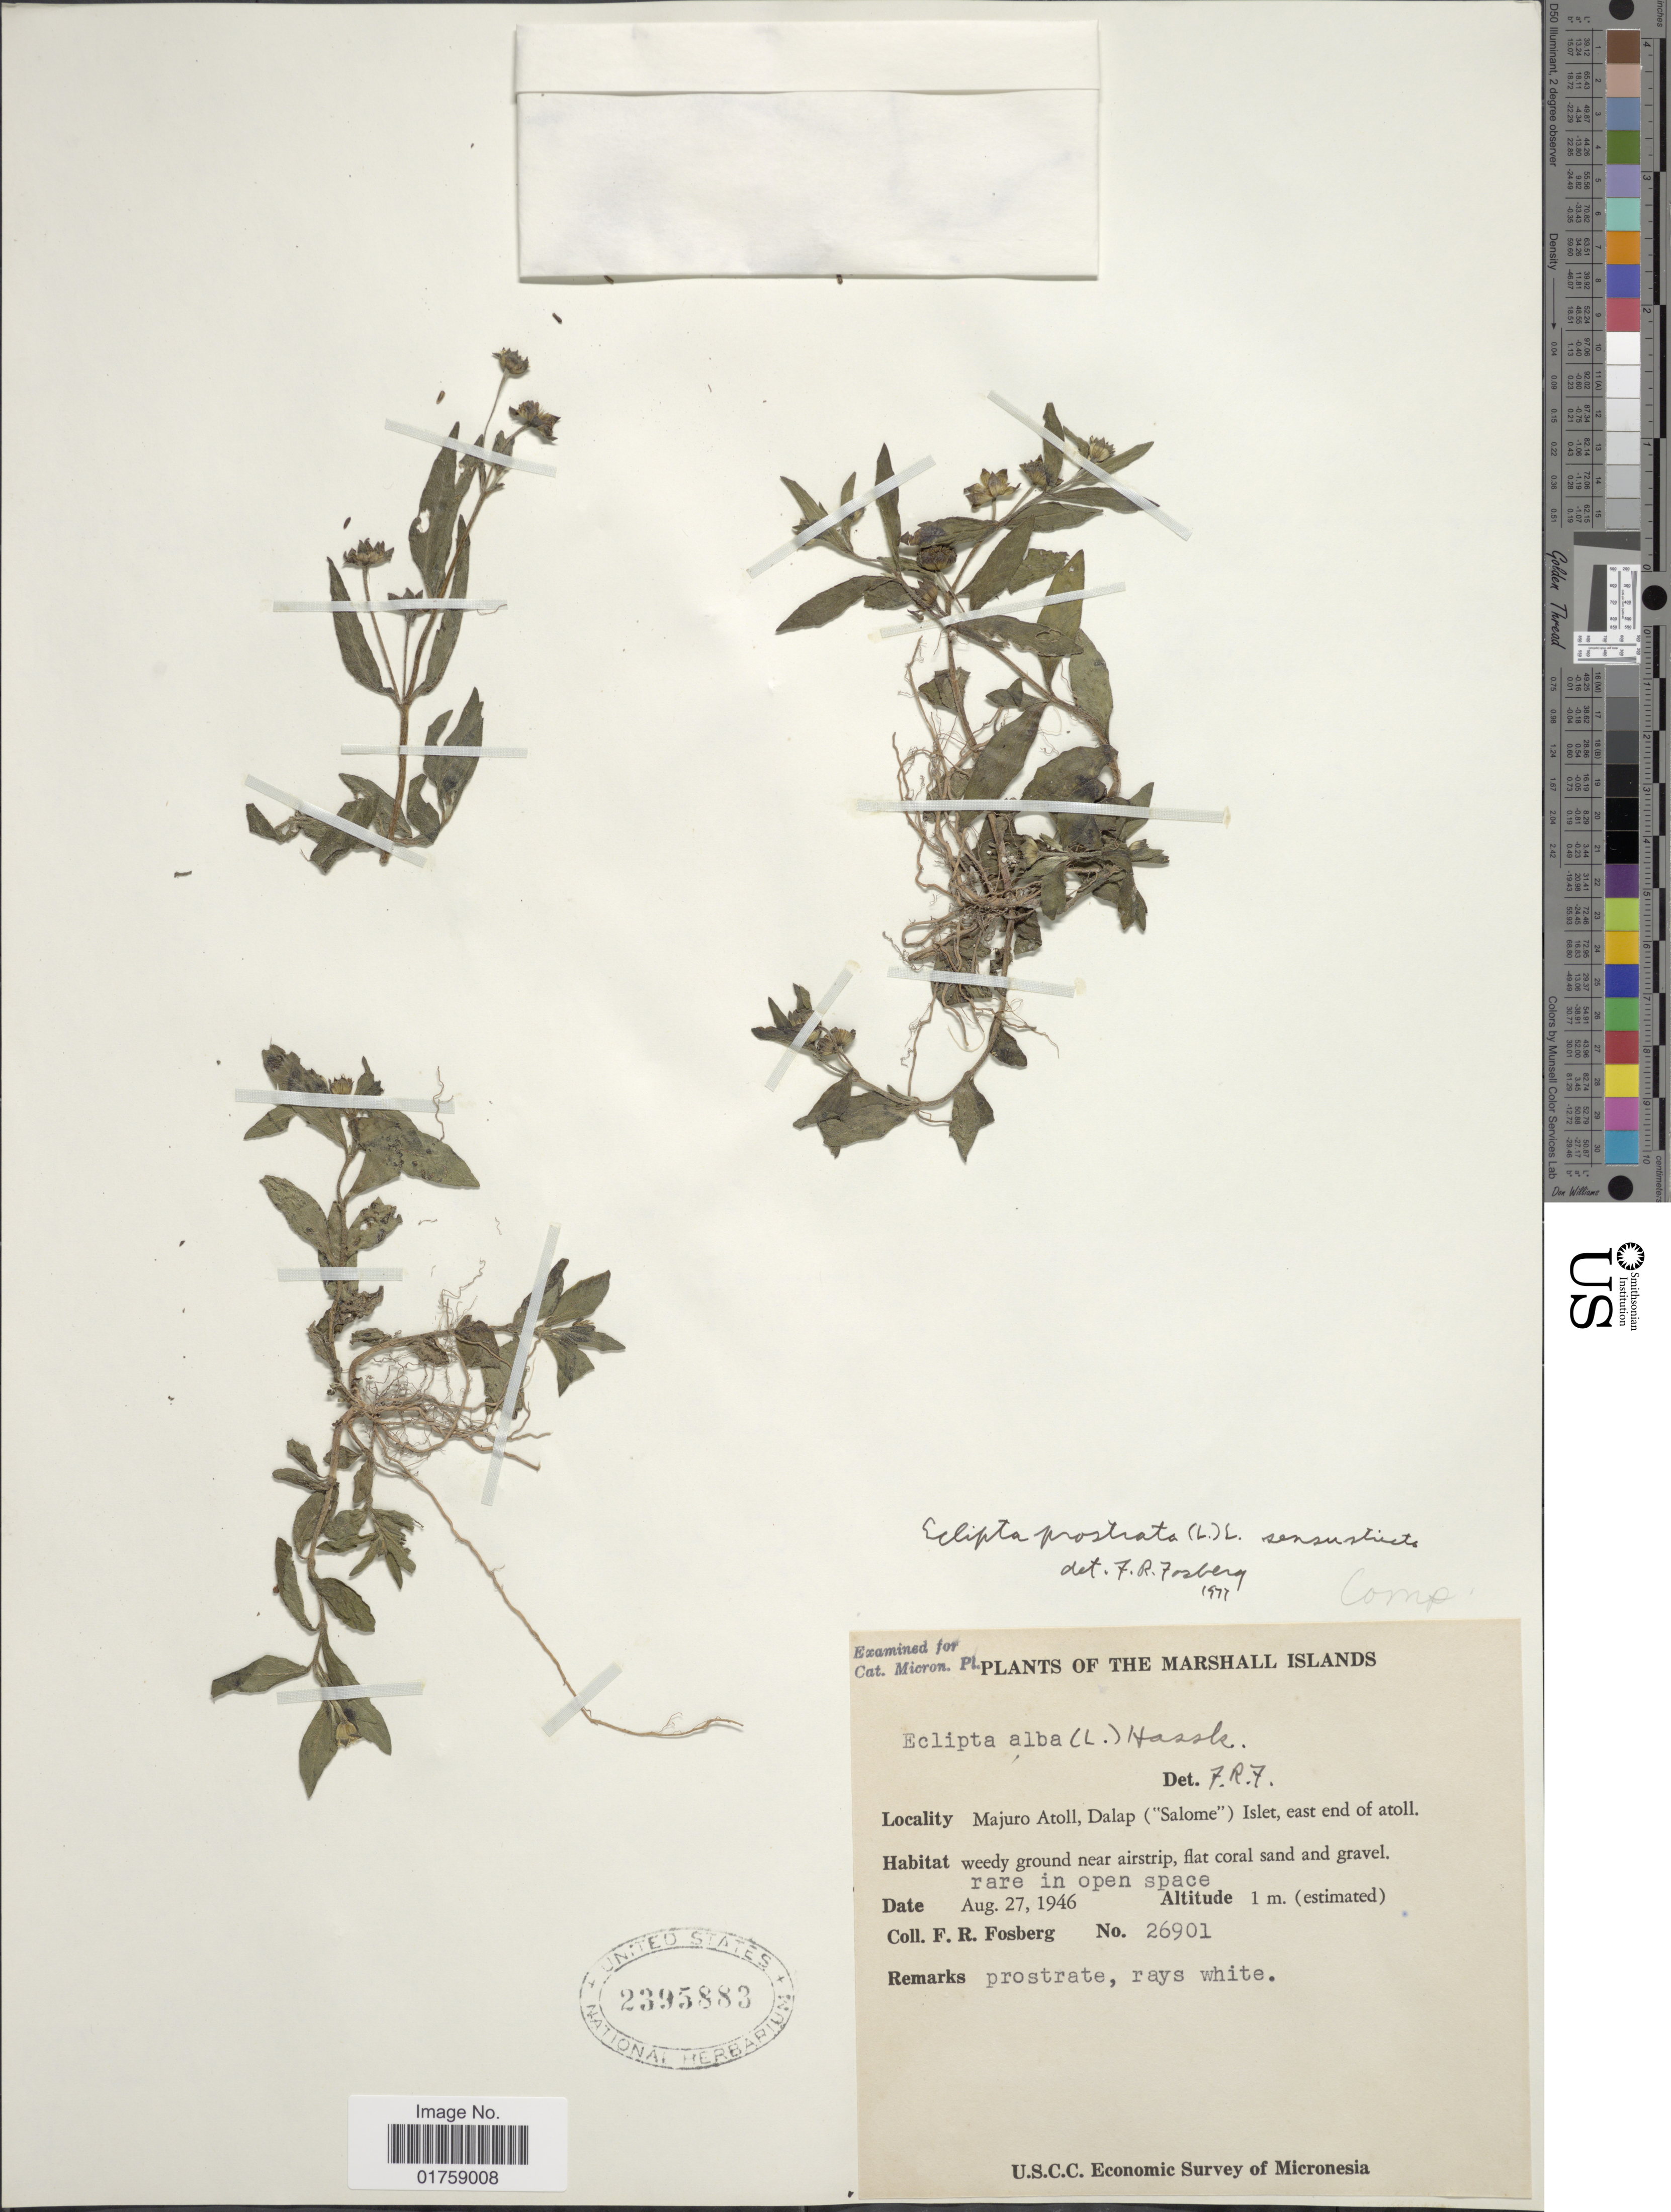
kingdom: Plantae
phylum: Tracheophyta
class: Magnoliopsida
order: Asterales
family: Asteraceae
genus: Eclipta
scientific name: Eclipta alba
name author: (L.) Hassk.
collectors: F. R. Fosberg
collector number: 26901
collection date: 1946-08-27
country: Marshall Islands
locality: The Marshall Islands. Majuro Atoll. Meck Dalap (Salome) Islet, east end of atoll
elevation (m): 1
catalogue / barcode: US 2395883